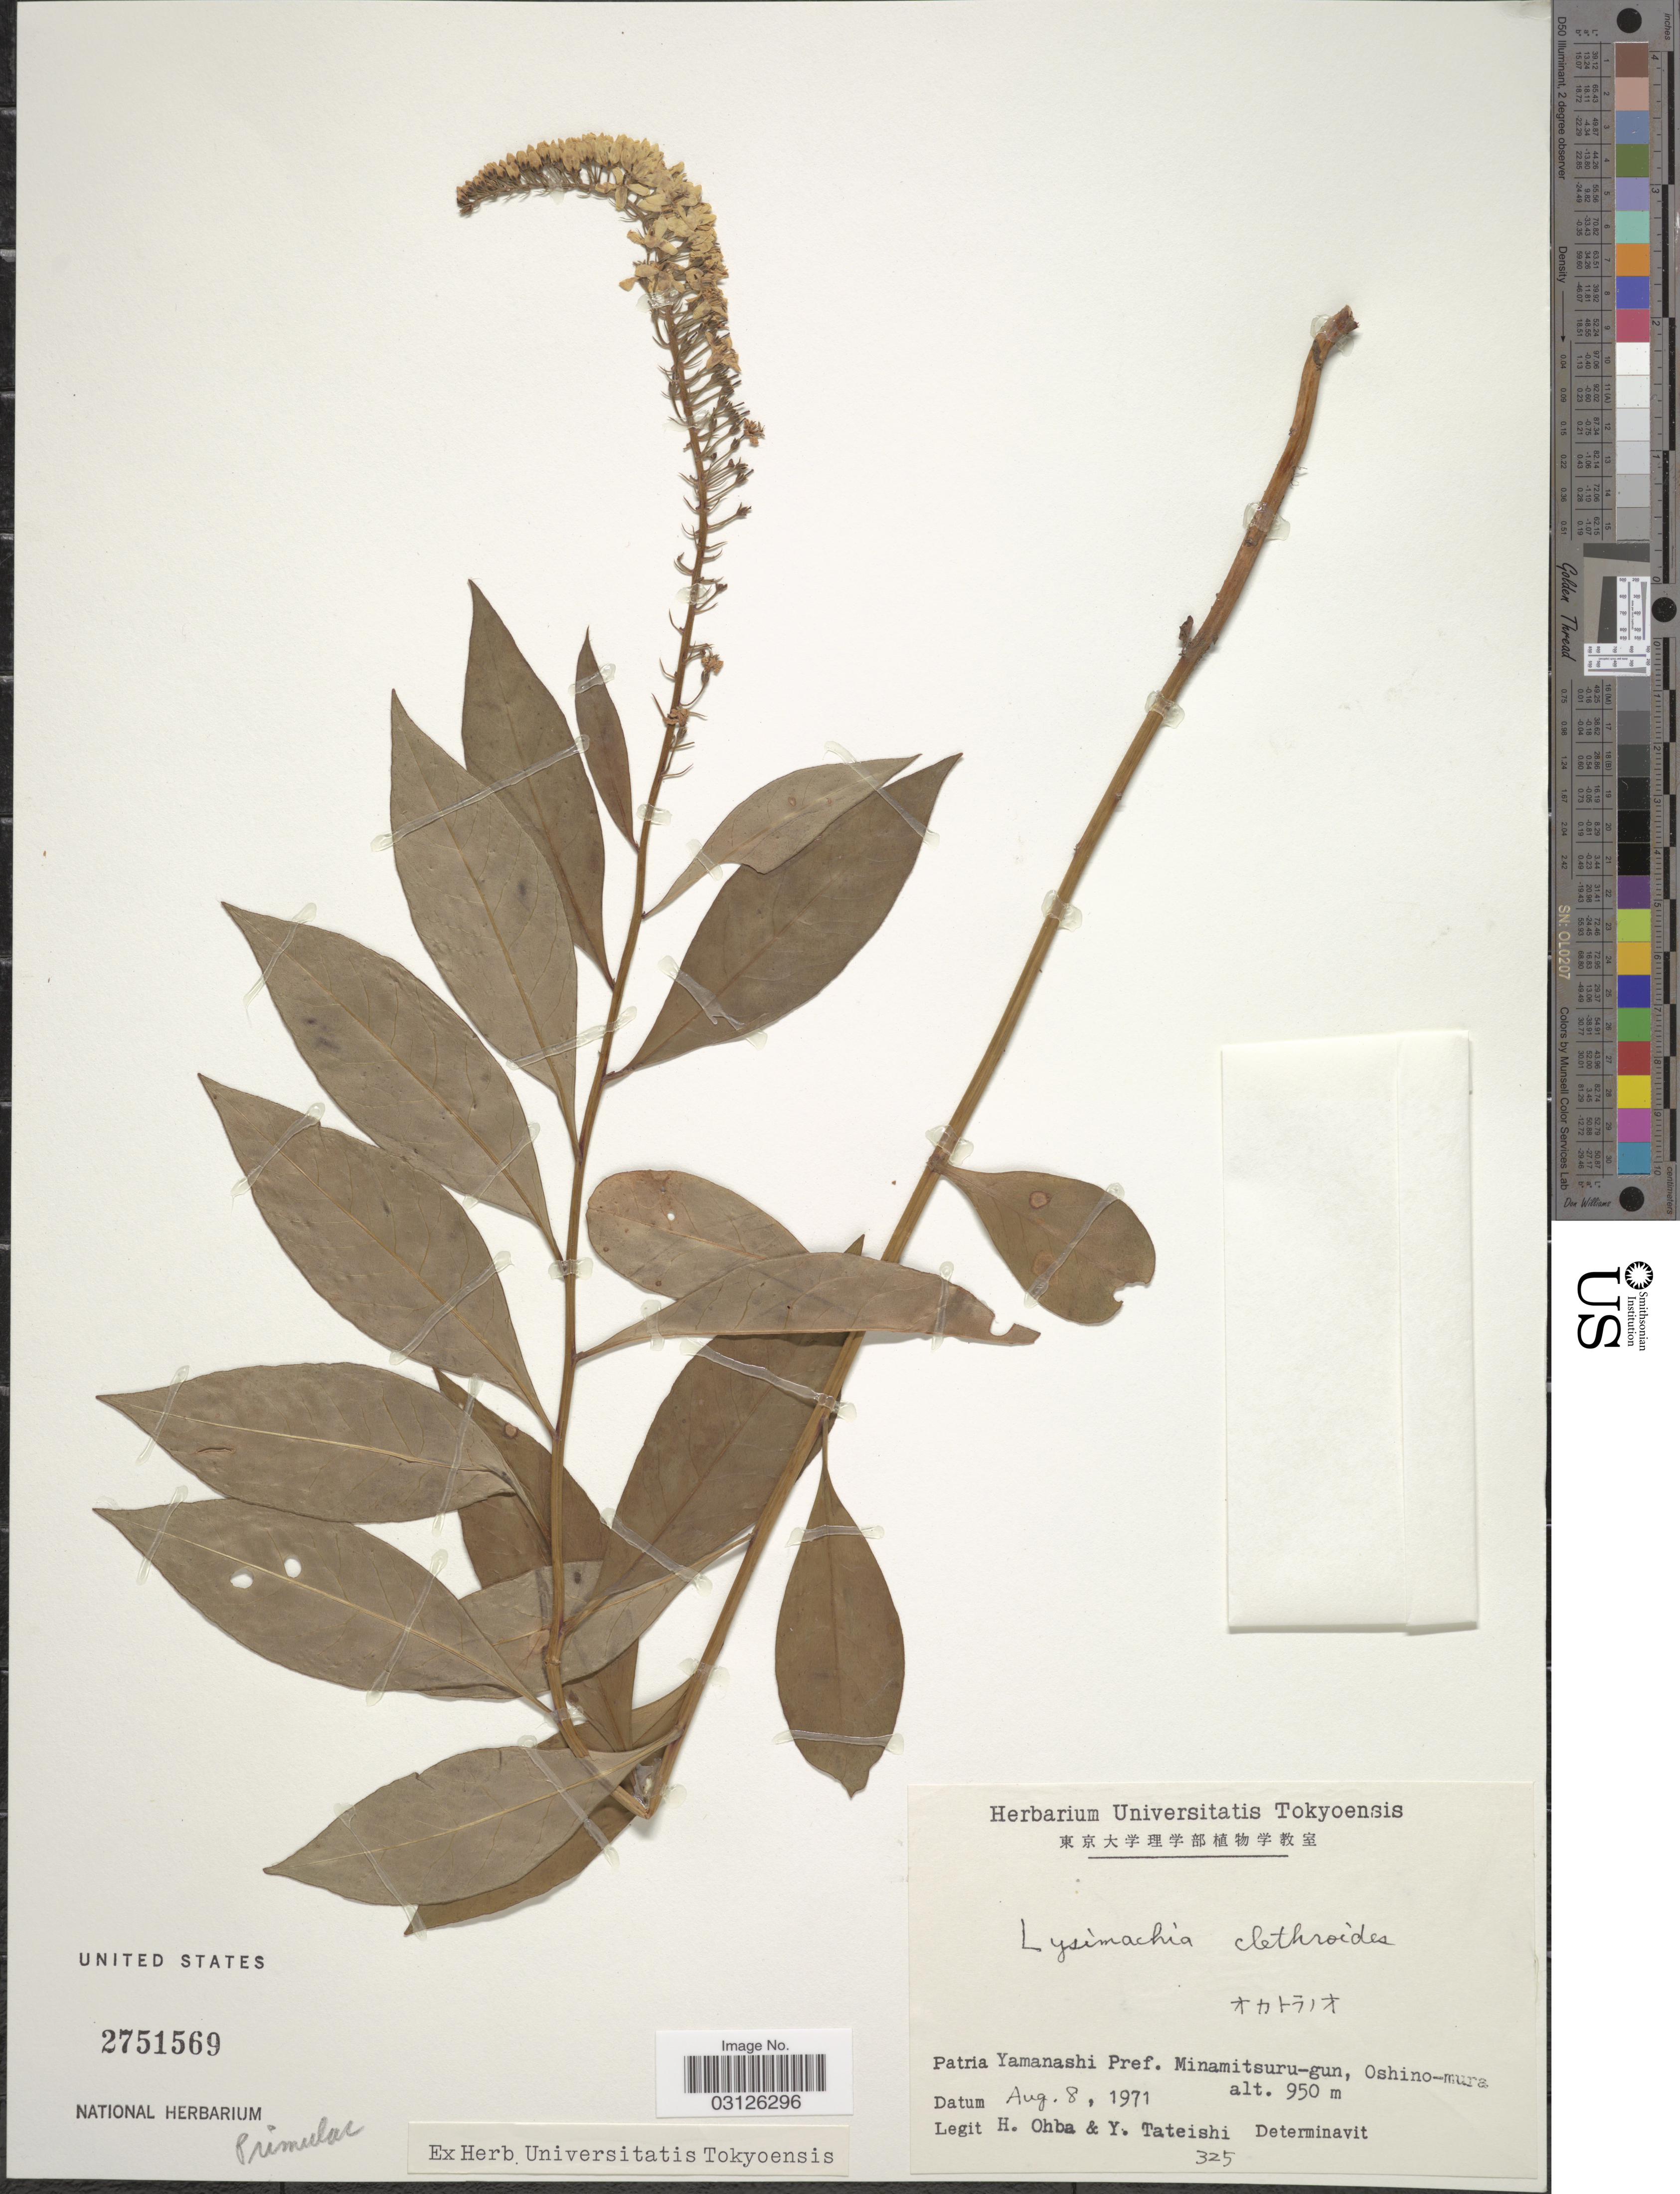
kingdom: Plantae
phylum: Tracheophyta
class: Magnoliopsida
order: Ericales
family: Primulaceae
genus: Lysimachia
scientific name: Lysimachia clethroides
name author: Duby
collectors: H. Ohba & Y. Tateishi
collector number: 325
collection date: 1971-08-08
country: Japan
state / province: Yamanasi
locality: Yamanashi Pref. Minamitsuru-gun, Oshino-mura.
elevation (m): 950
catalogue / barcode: US 2751569